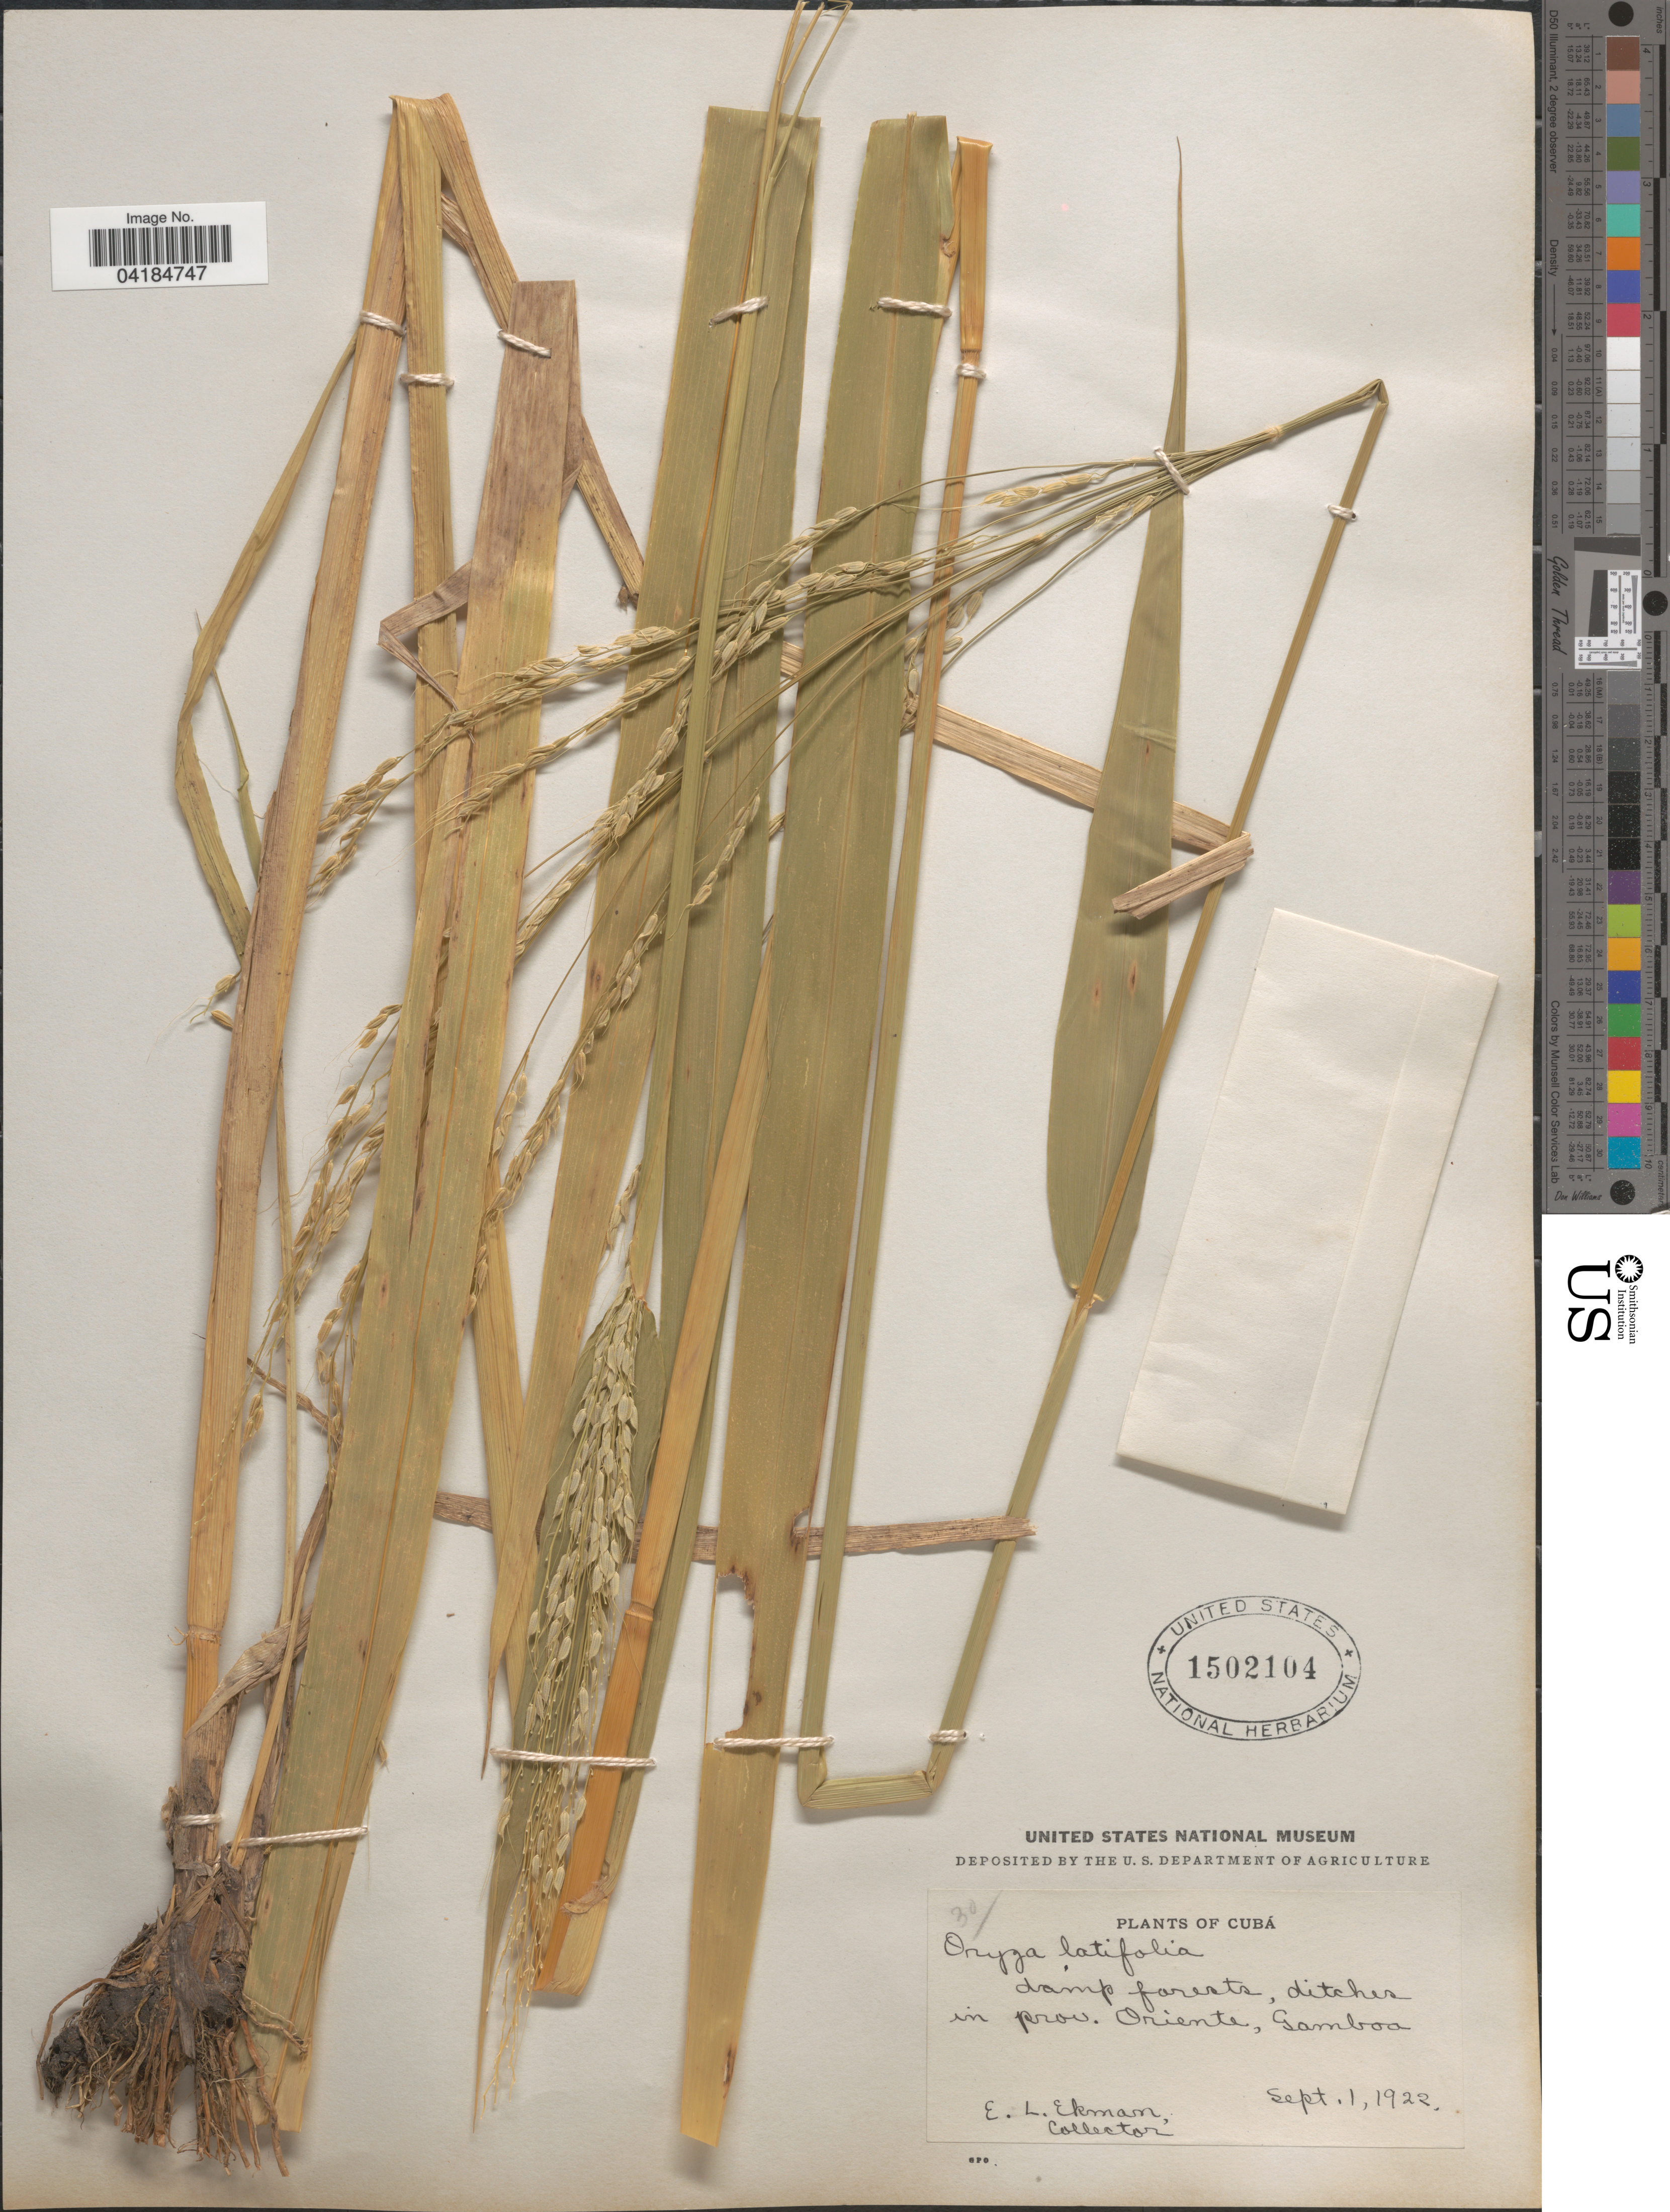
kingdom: Plantae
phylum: Tracheophyta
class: Liliopsida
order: Poales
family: Poaceae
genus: Oryza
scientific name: Oryza latifolia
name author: Desv.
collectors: E. L. Ekman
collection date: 1922-09-01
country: Cuba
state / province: Oriente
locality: Damp forests, ditches in prov. Oriente, Gamboa.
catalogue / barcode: US 1502104